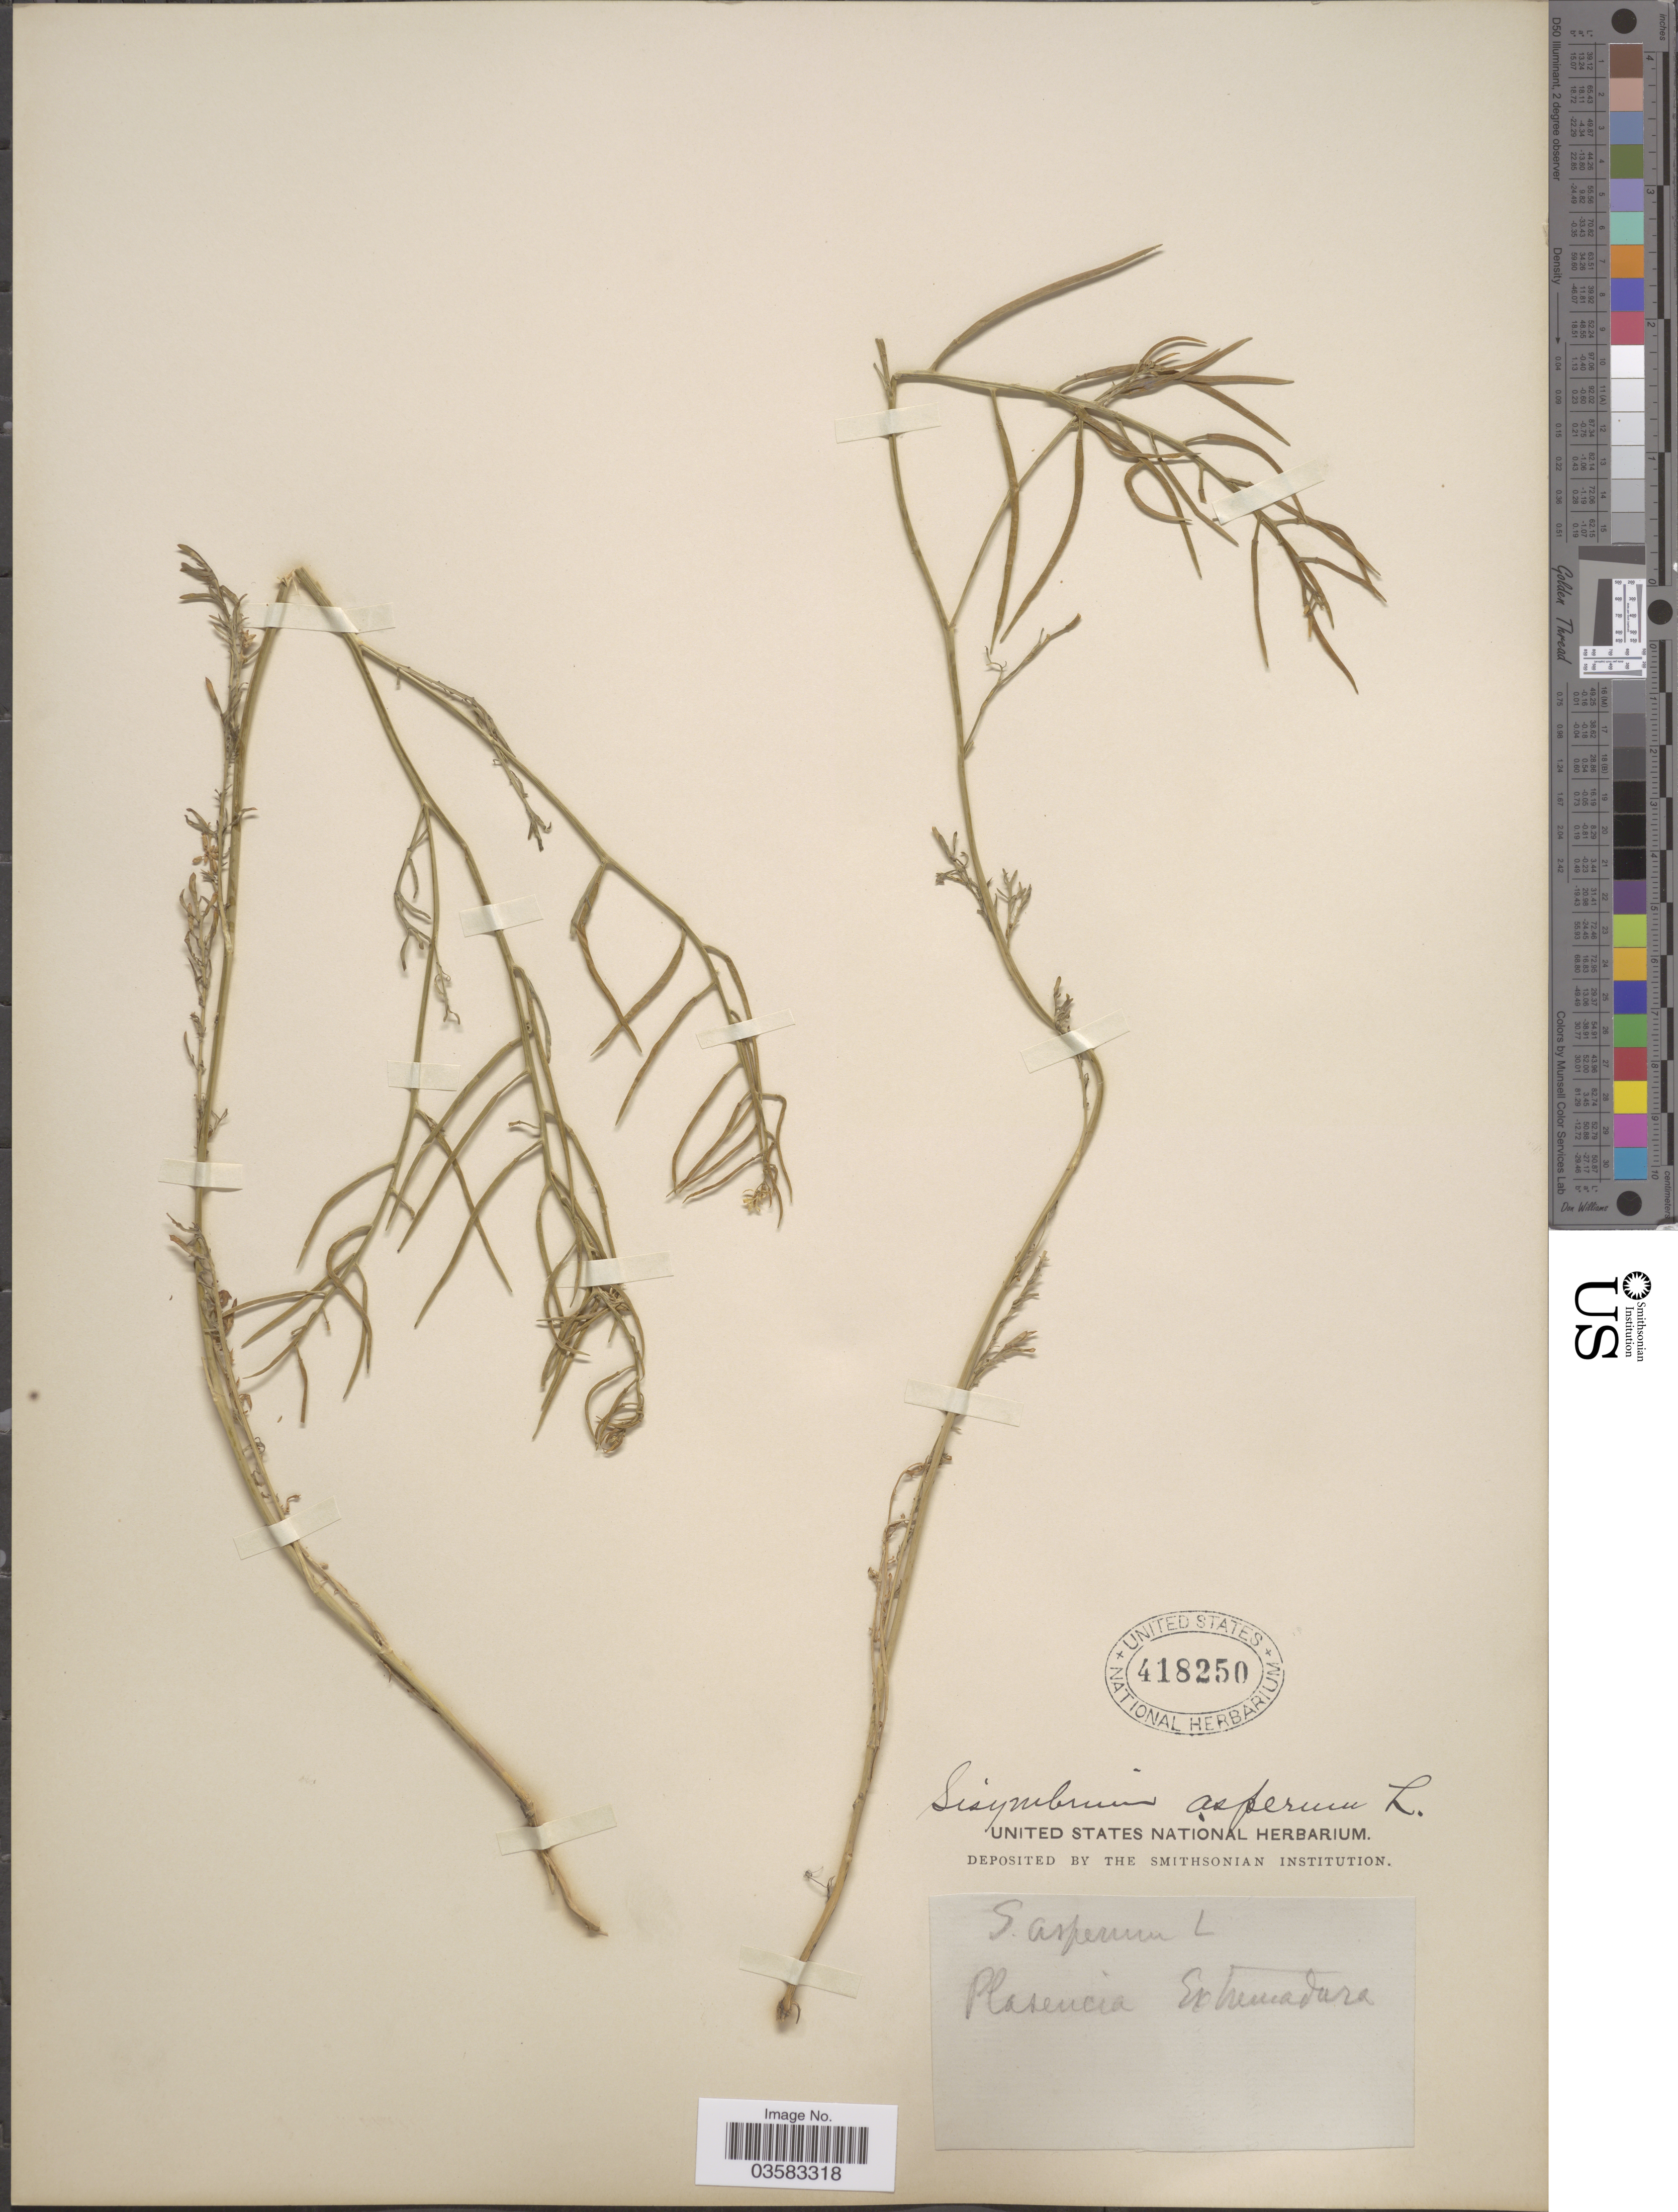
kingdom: Plantae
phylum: Tracheophyta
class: Magnoliopsida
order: Brassicales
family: Brassicaceae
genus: Sisymbrium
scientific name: Sisymbrium asperum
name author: L.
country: Spain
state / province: Extremadura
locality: Plasencia Extremadura.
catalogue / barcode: US 418250